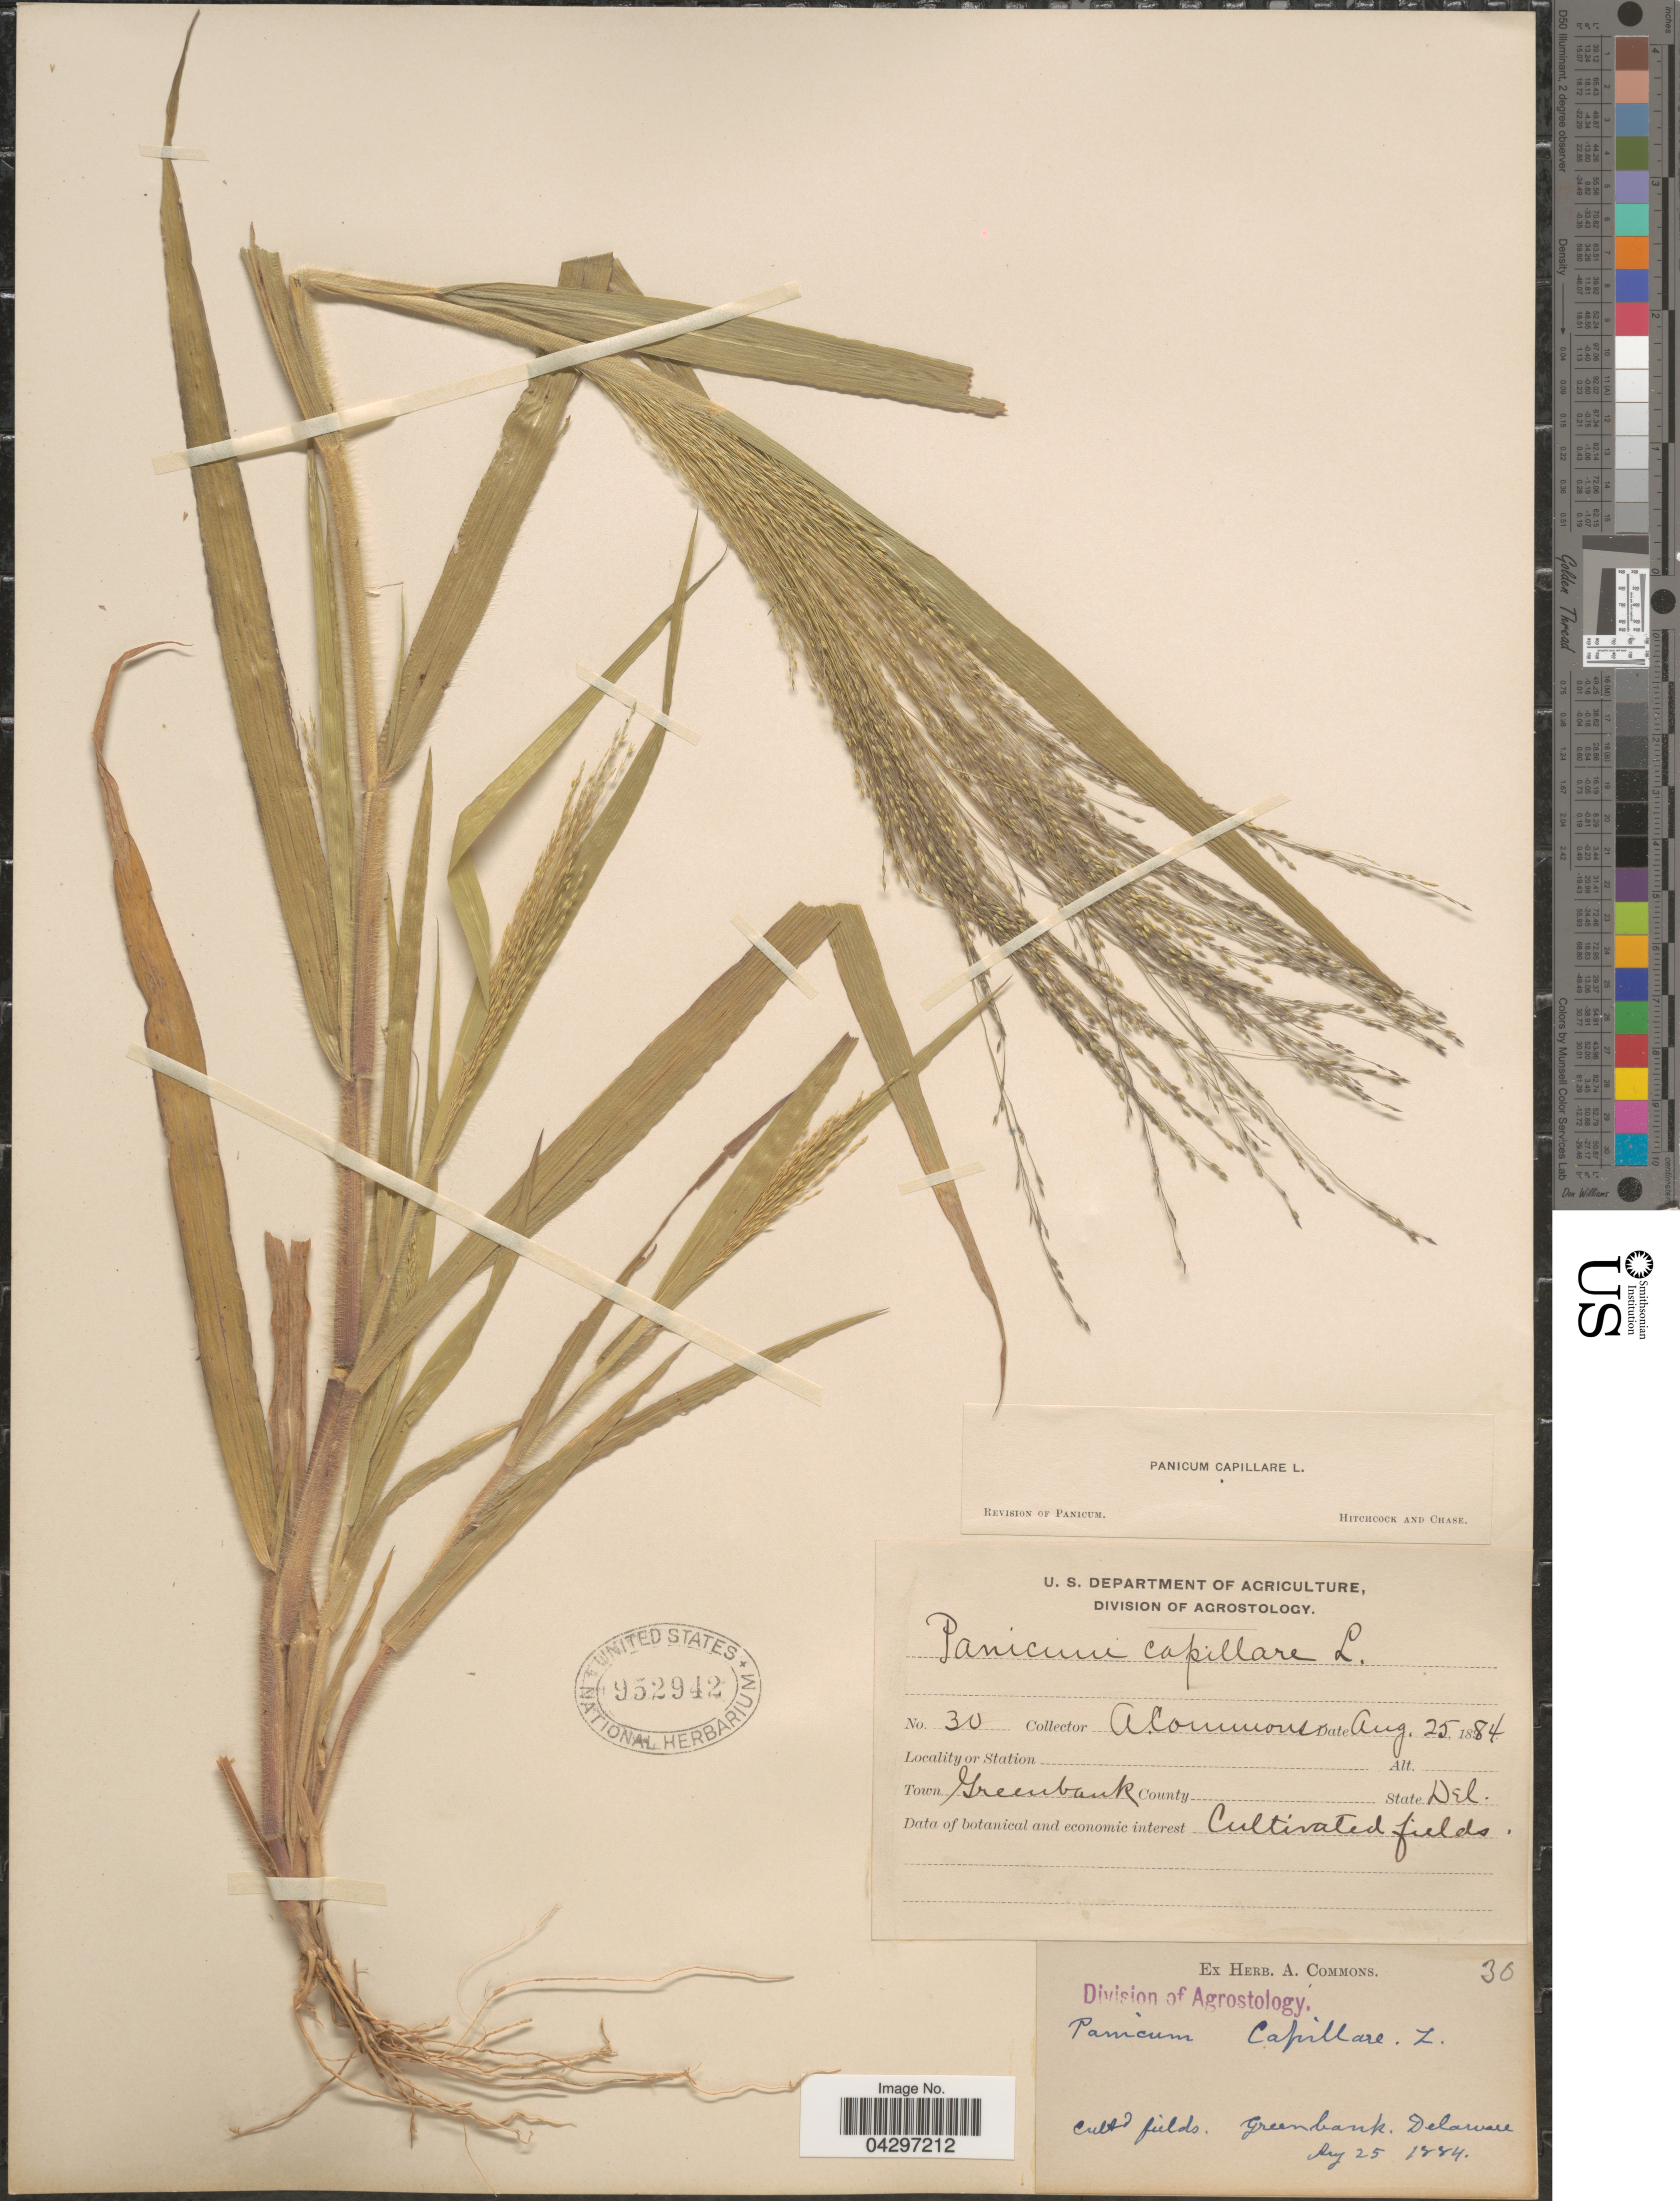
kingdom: Plantae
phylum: Tracheophyta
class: Liliopsida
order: Poales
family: Poaceae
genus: Panicum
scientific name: Panicum capillare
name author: L.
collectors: A. Commons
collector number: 30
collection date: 1884-08-25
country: United States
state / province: Delaware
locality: Town Greenbank.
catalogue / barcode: US 952942